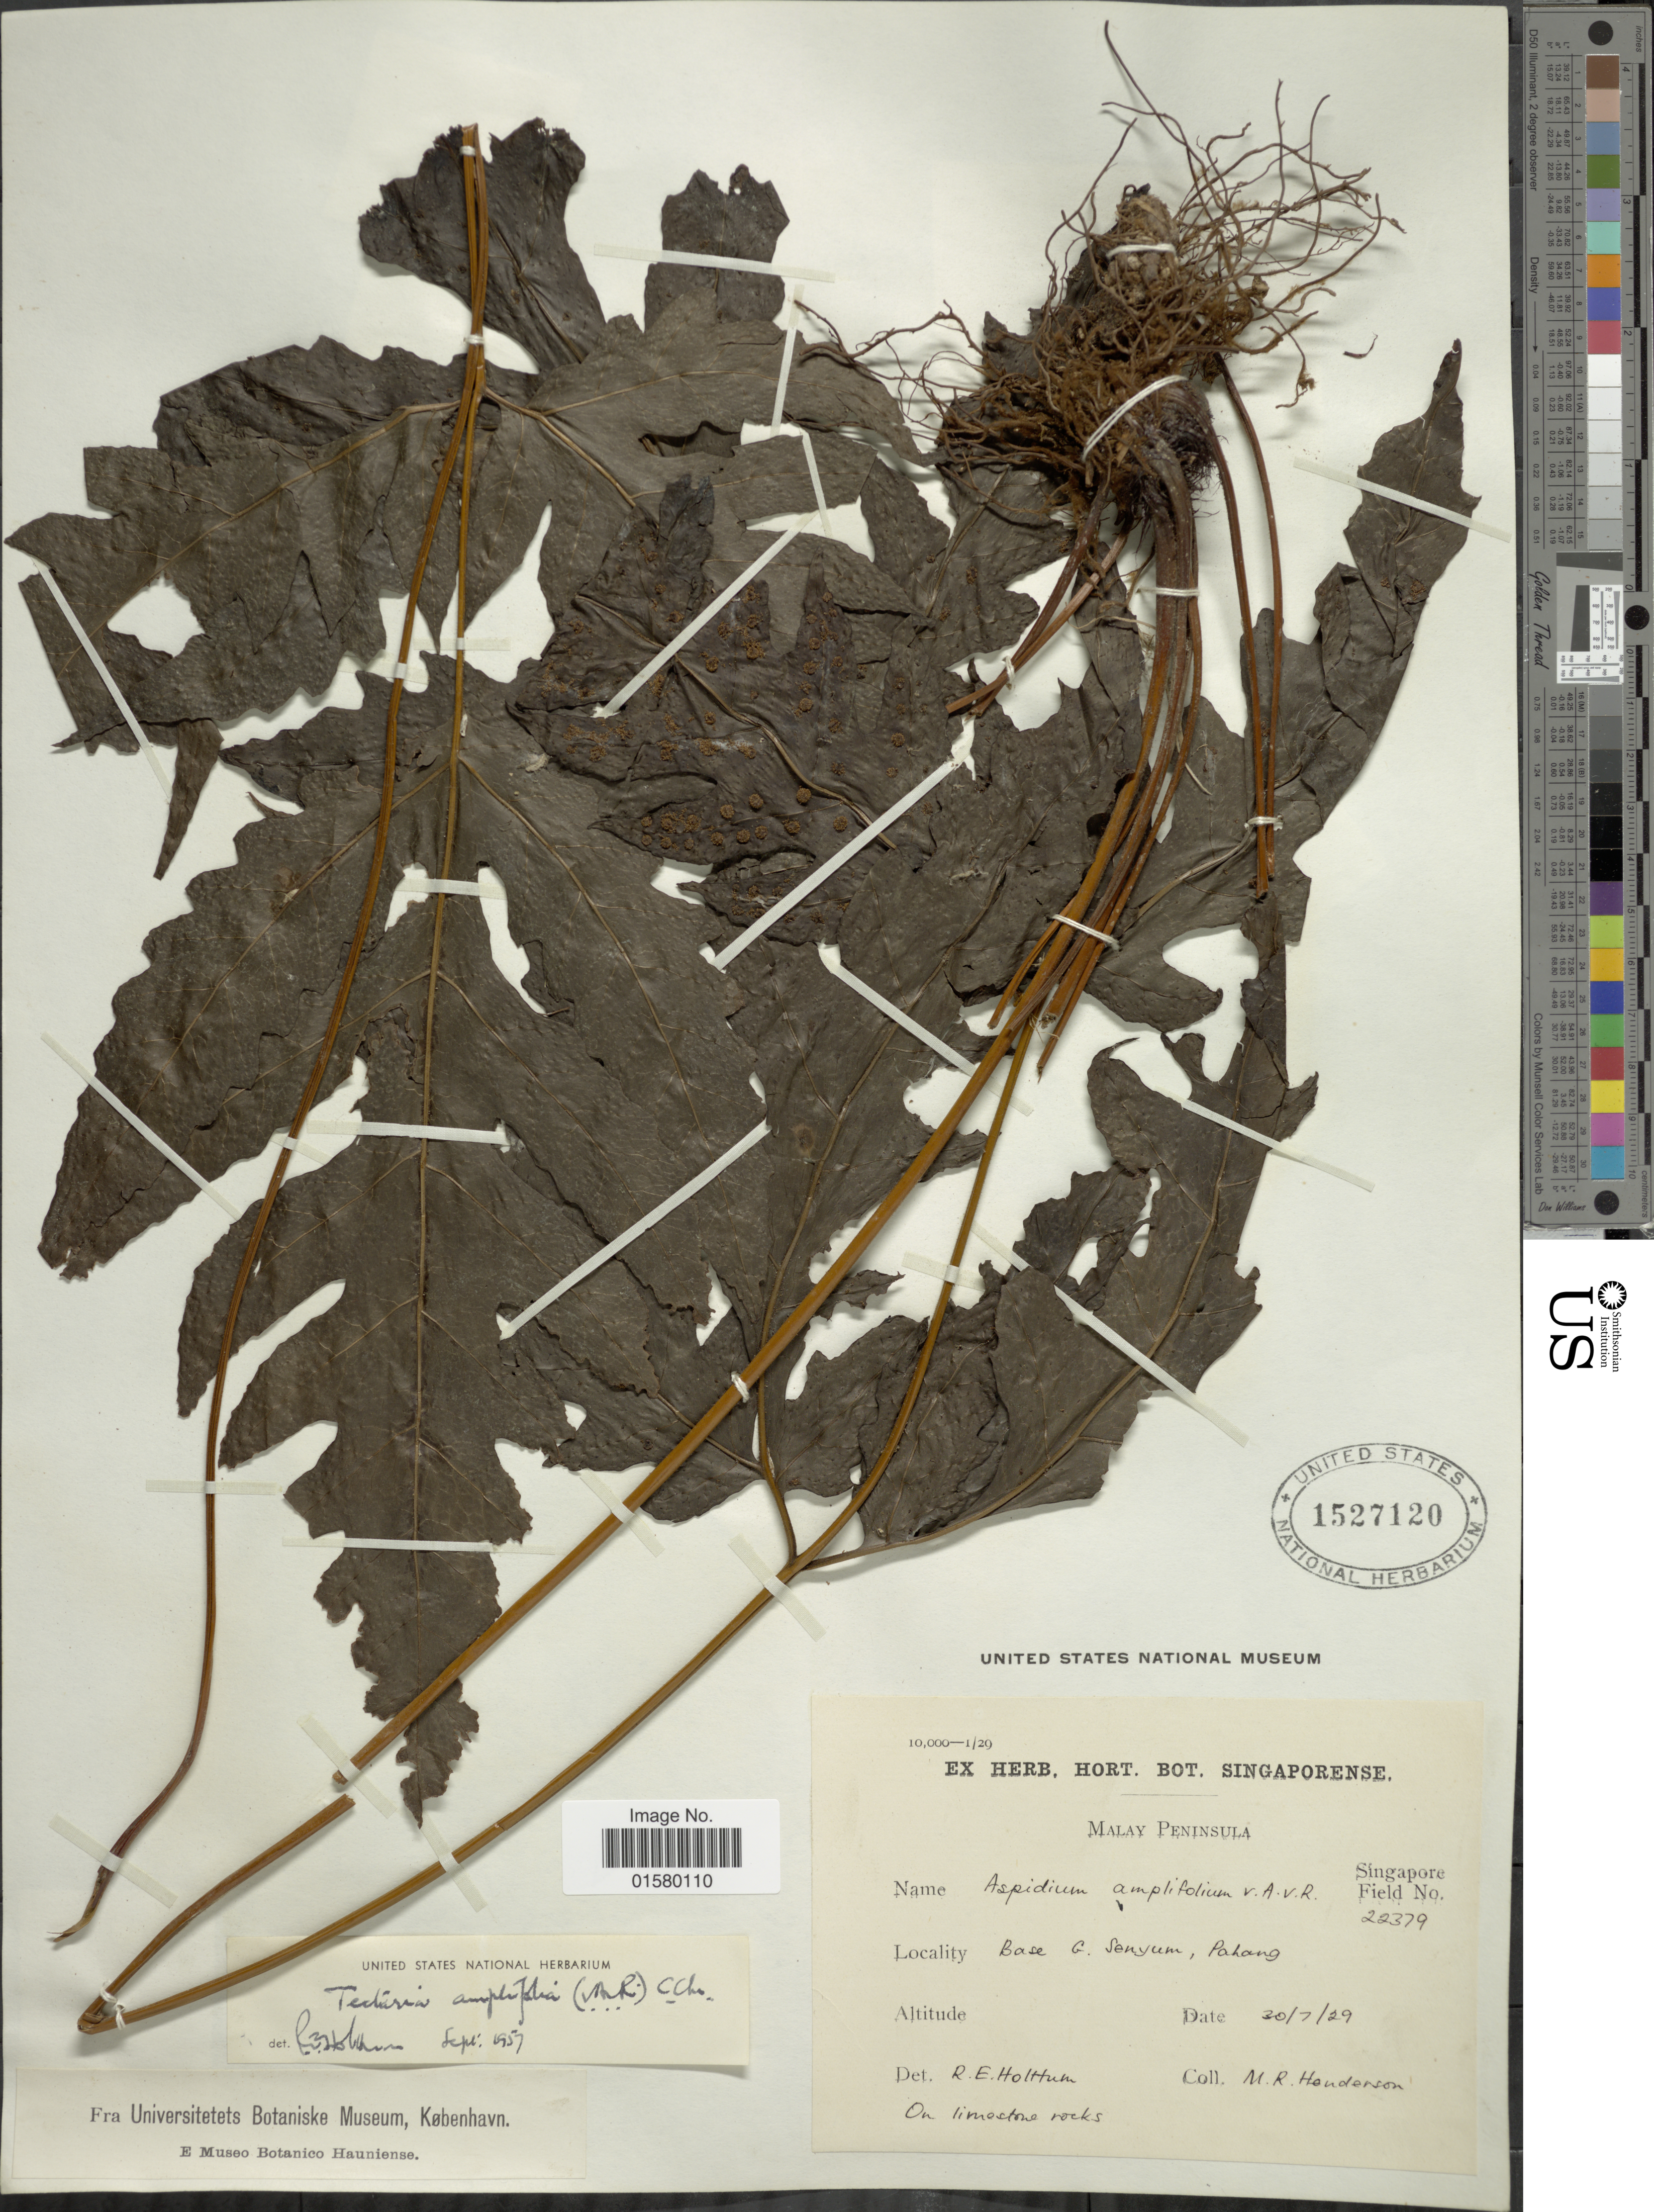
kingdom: Plantae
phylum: Tracheophyta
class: Polypodiopsida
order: Polypodiales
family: Tectariaceae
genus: Tectaria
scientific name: Tectaria amplifolia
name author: (Alderw.) C. Chr.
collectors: M. Henderson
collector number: Singapore Field 22379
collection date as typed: Transcribed d/m/y: 30/7/29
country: Malaysia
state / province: Pahang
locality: Malay Peninsula, Base G. Senyum, Pahang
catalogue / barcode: US 1527120